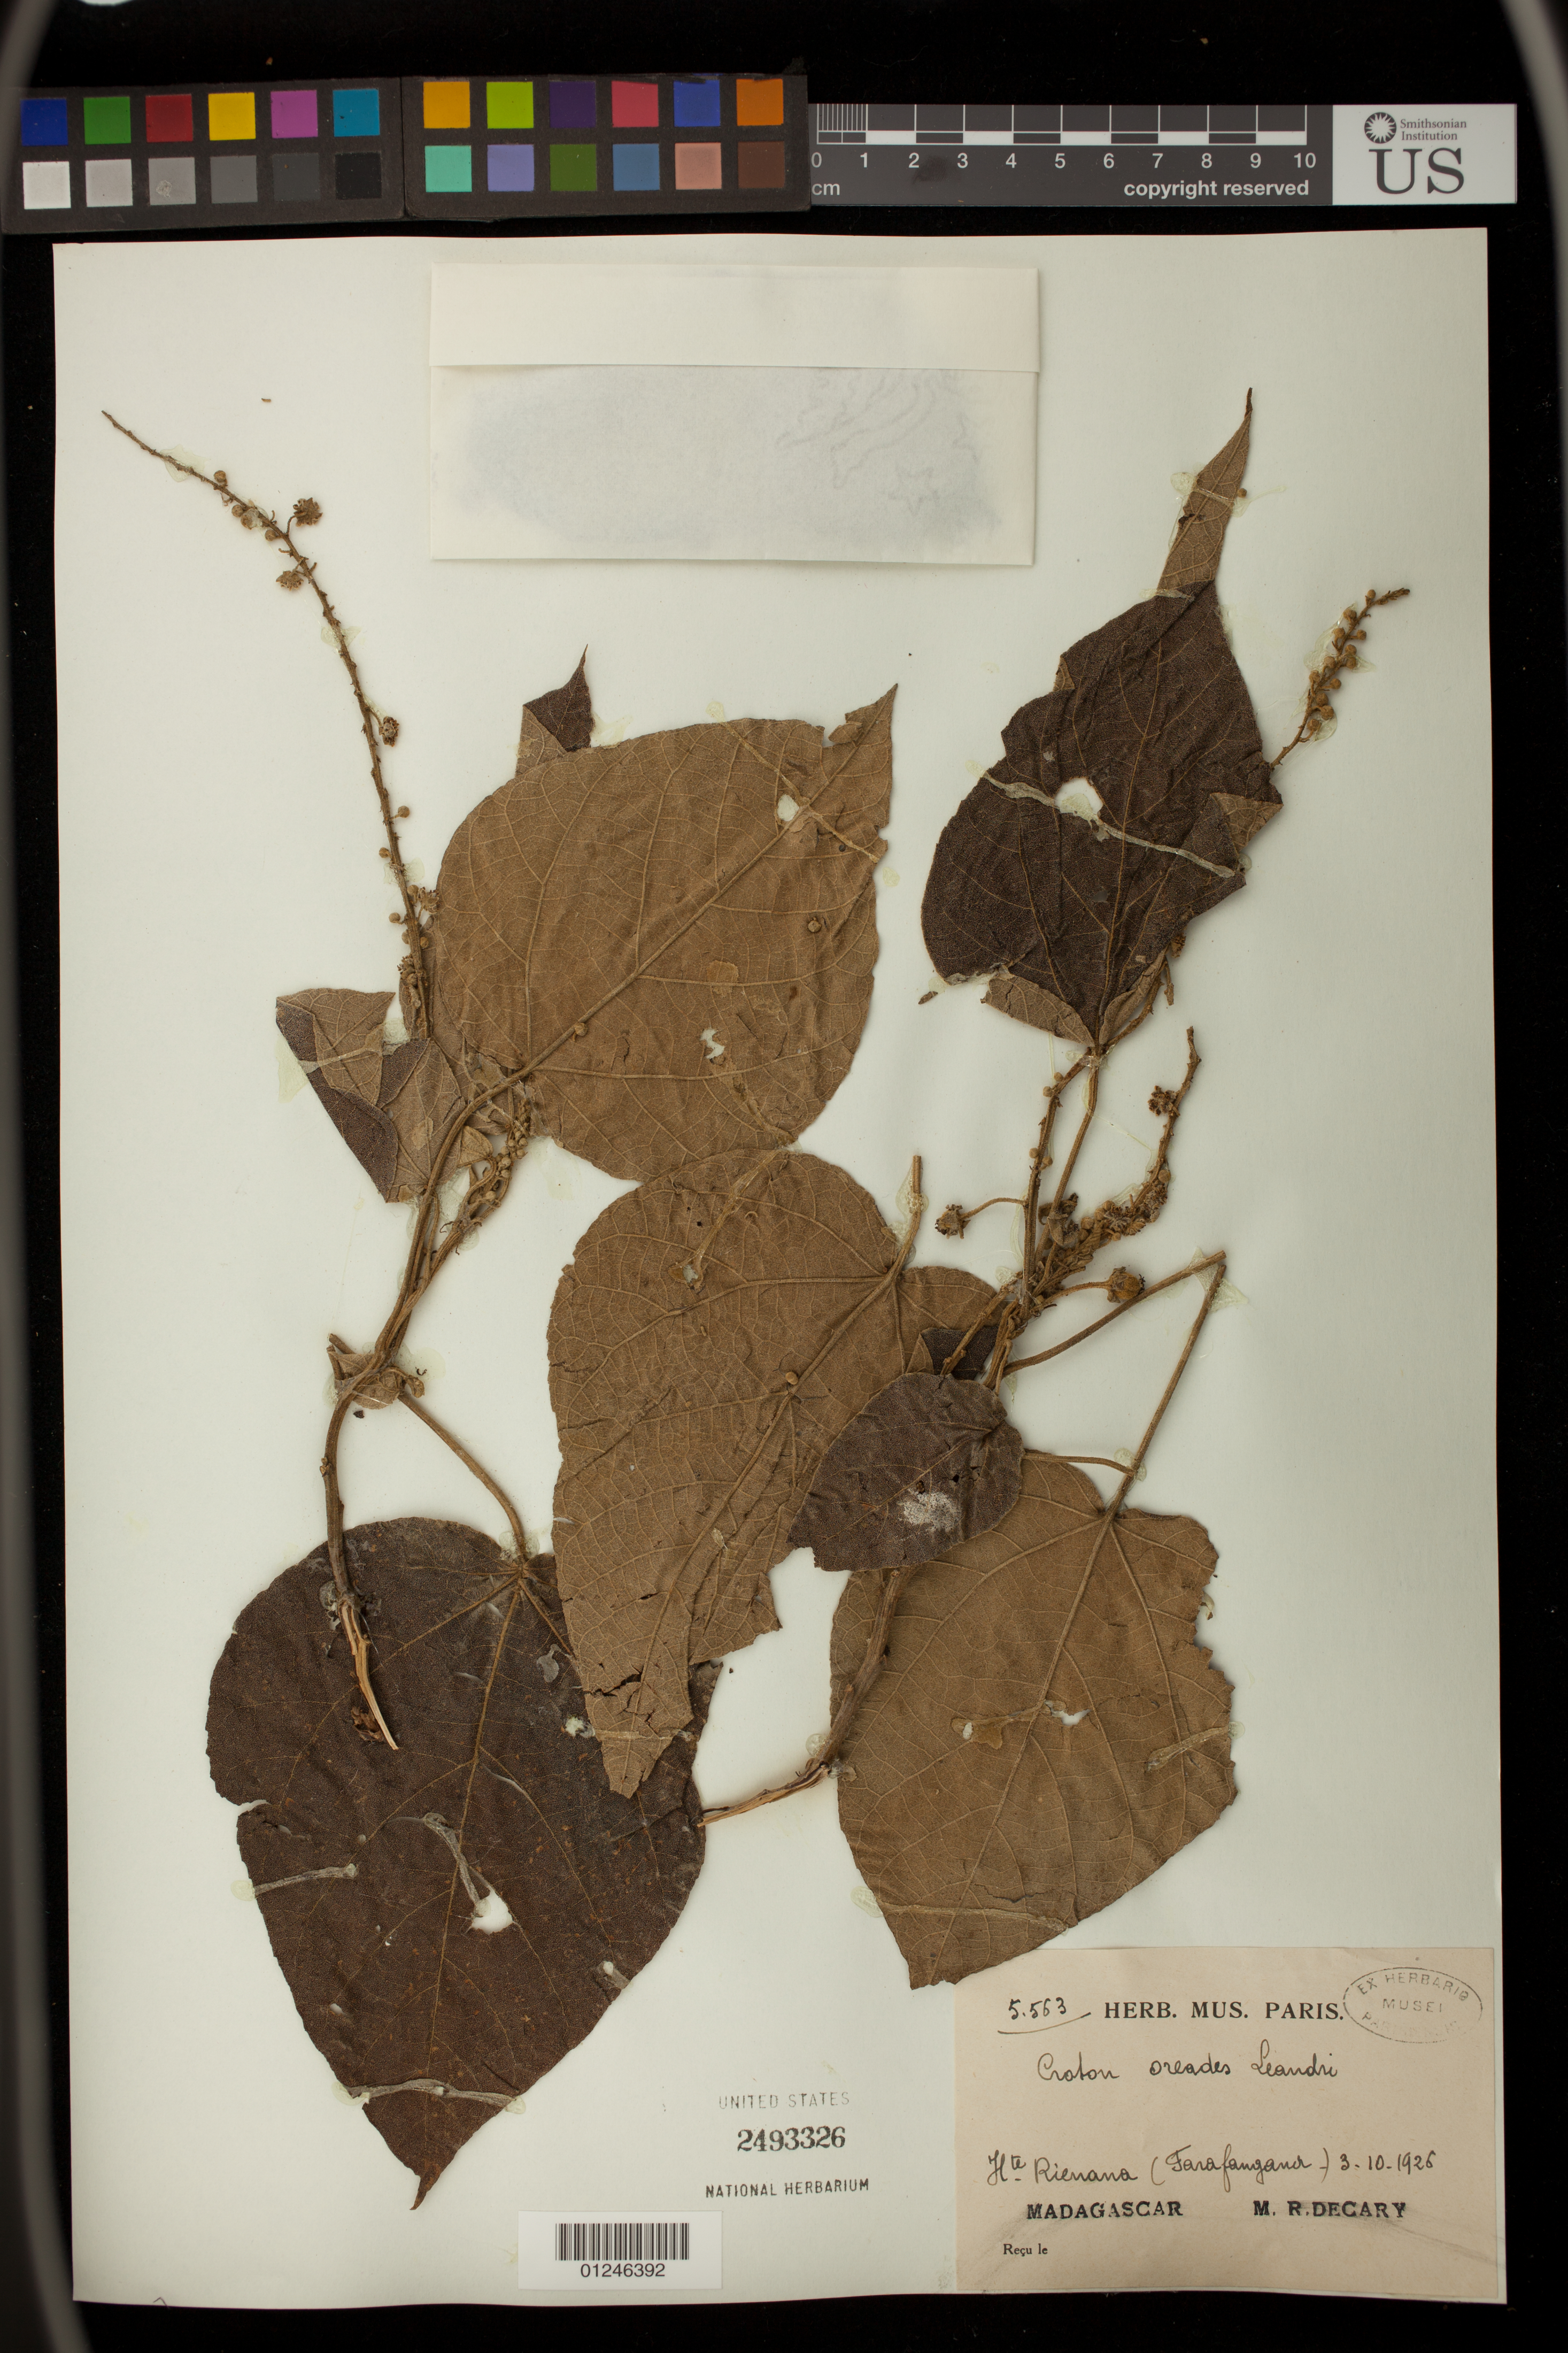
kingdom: Plantae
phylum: Tracheophyta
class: Magnoliopsida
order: Malpighiales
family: Euphorbiaceae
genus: Croton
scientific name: Croton mongue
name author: Baill.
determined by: Berry, P. E., (WIS), University of Wisconsin - Madison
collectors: R. Decary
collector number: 5.563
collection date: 1925-10-03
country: Madagascar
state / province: Atsimo-Atsinanana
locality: Hte Rienana (Farafangana)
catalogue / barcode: US 2493326